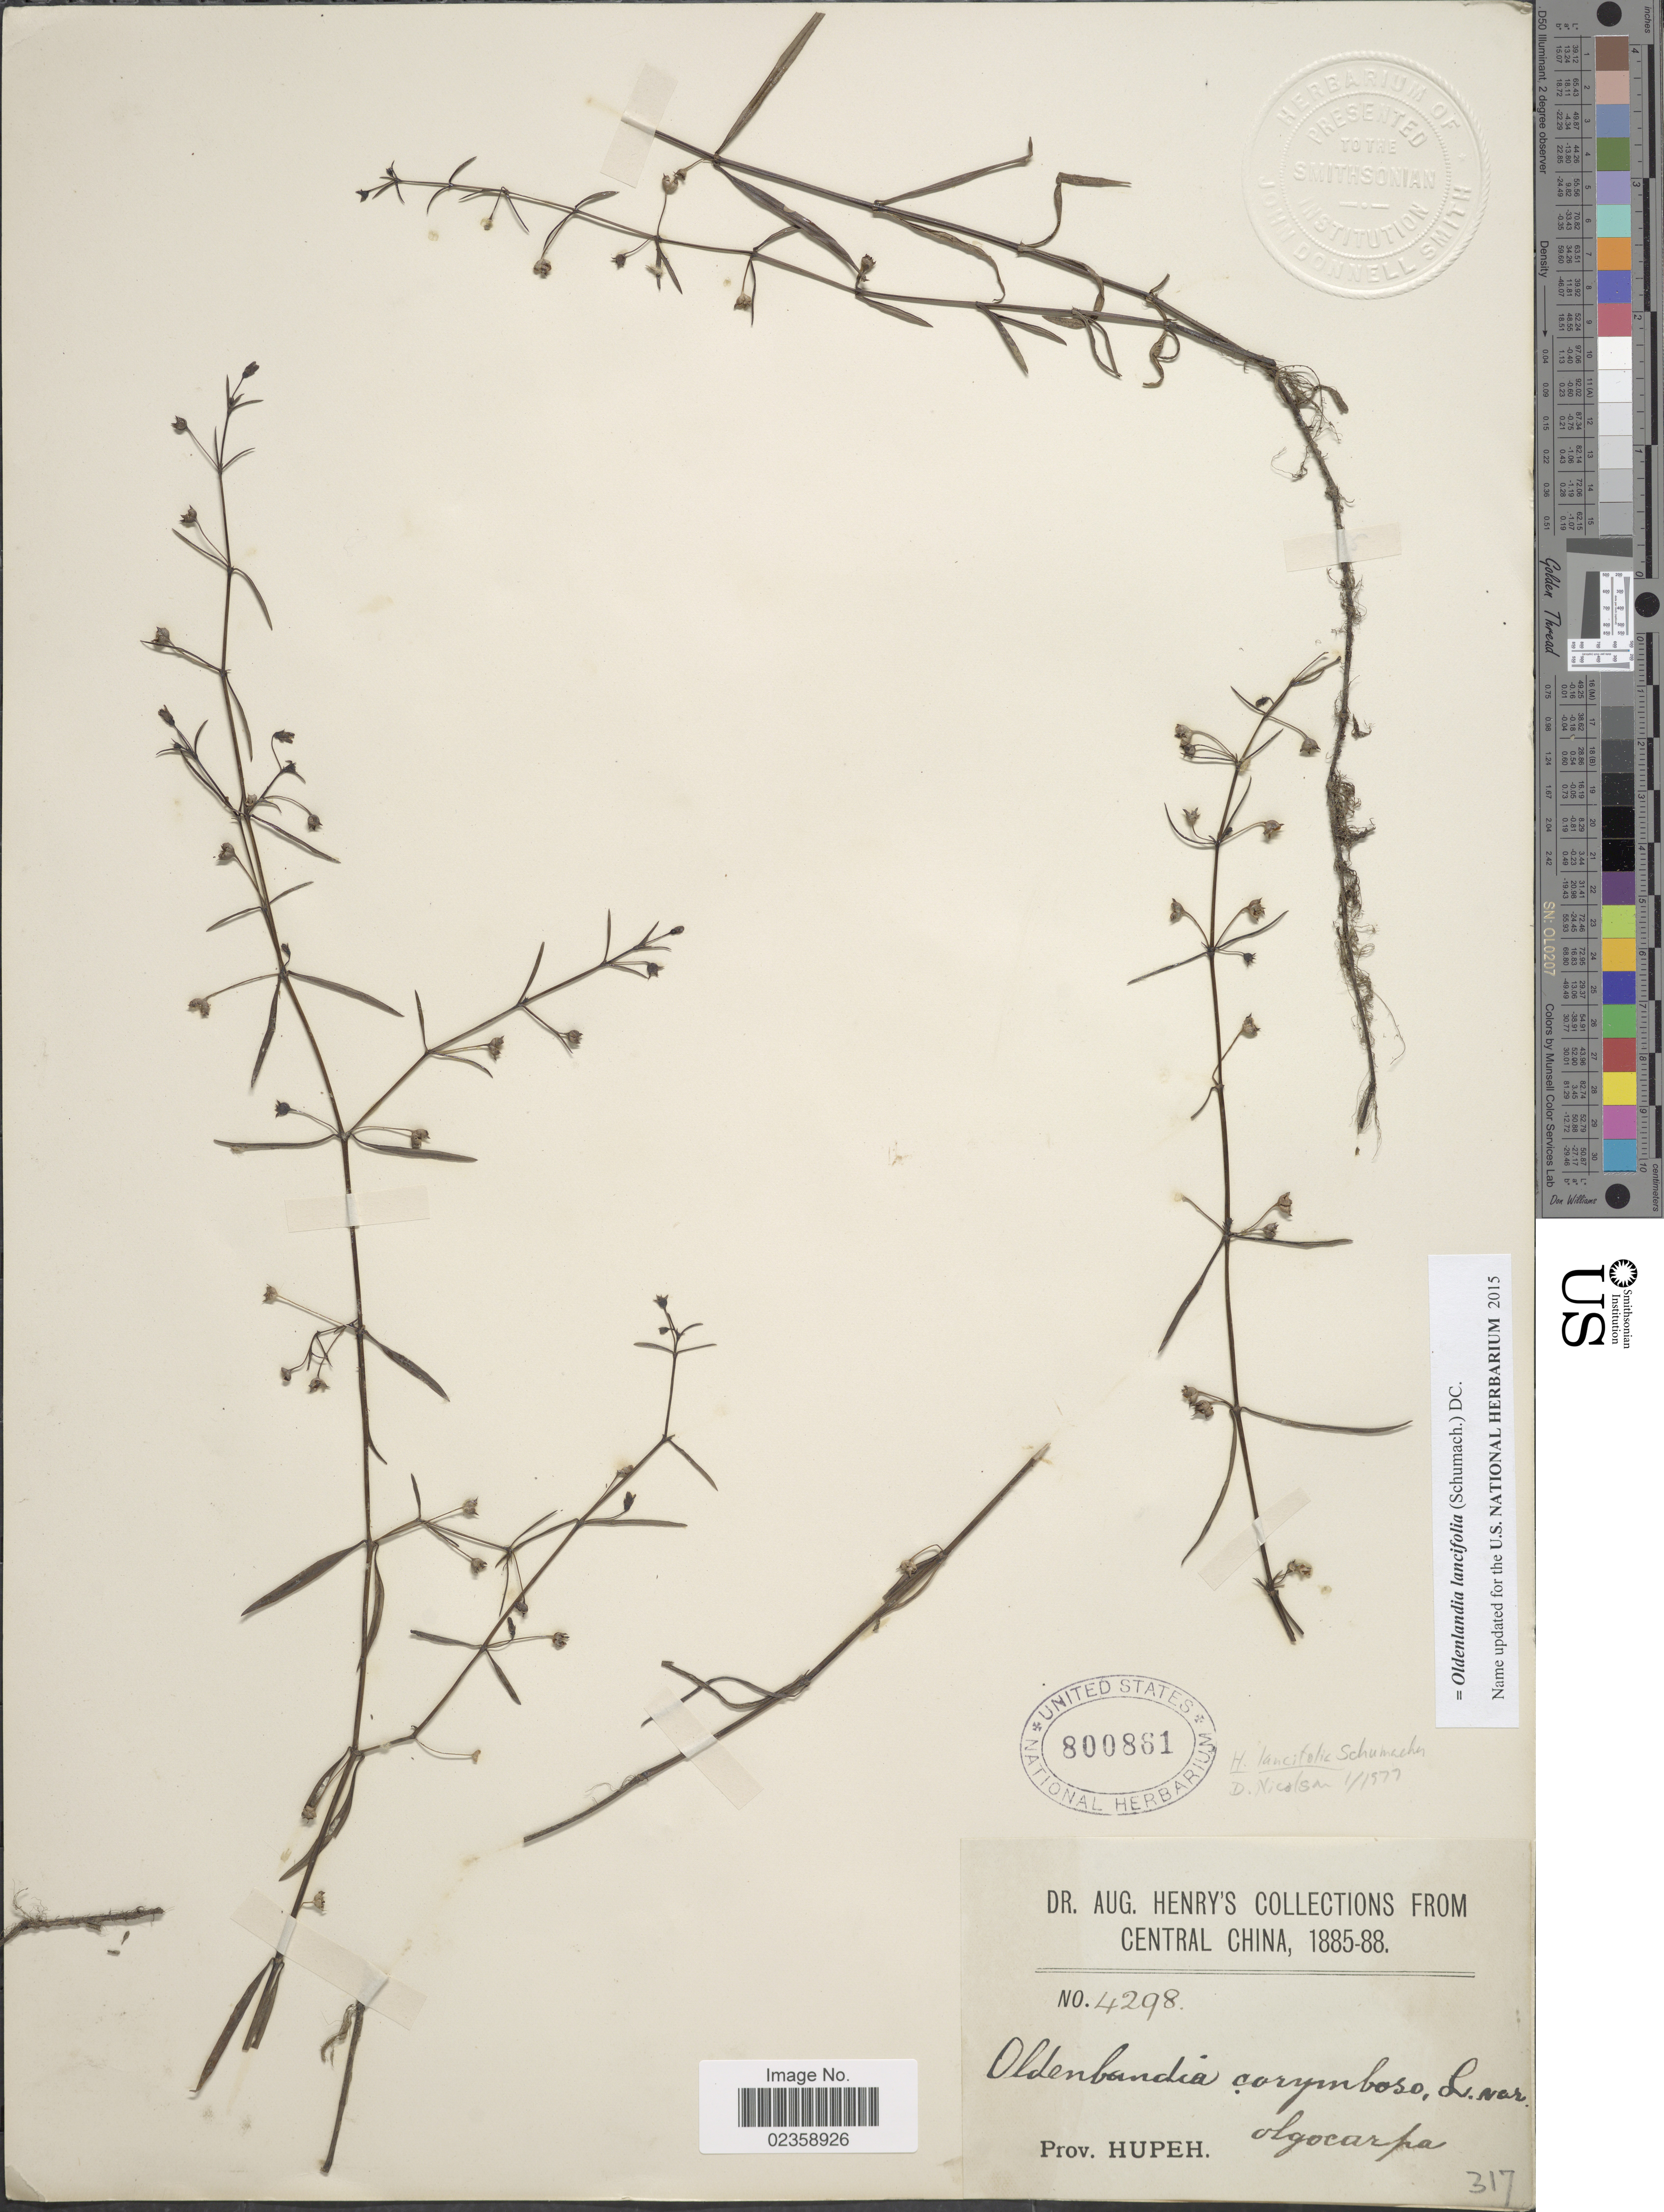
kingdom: Plantae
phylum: Tracheophyta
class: Magnoliopsida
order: Gentianales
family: Rubiaceae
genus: Oldenlandia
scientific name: Oldenlandia lancifolia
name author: (Schumach.) DC.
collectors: A. Henry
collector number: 4298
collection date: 1885/1888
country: China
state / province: Hubei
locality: Central China. Prov. Hupeh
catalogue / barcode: US 800861